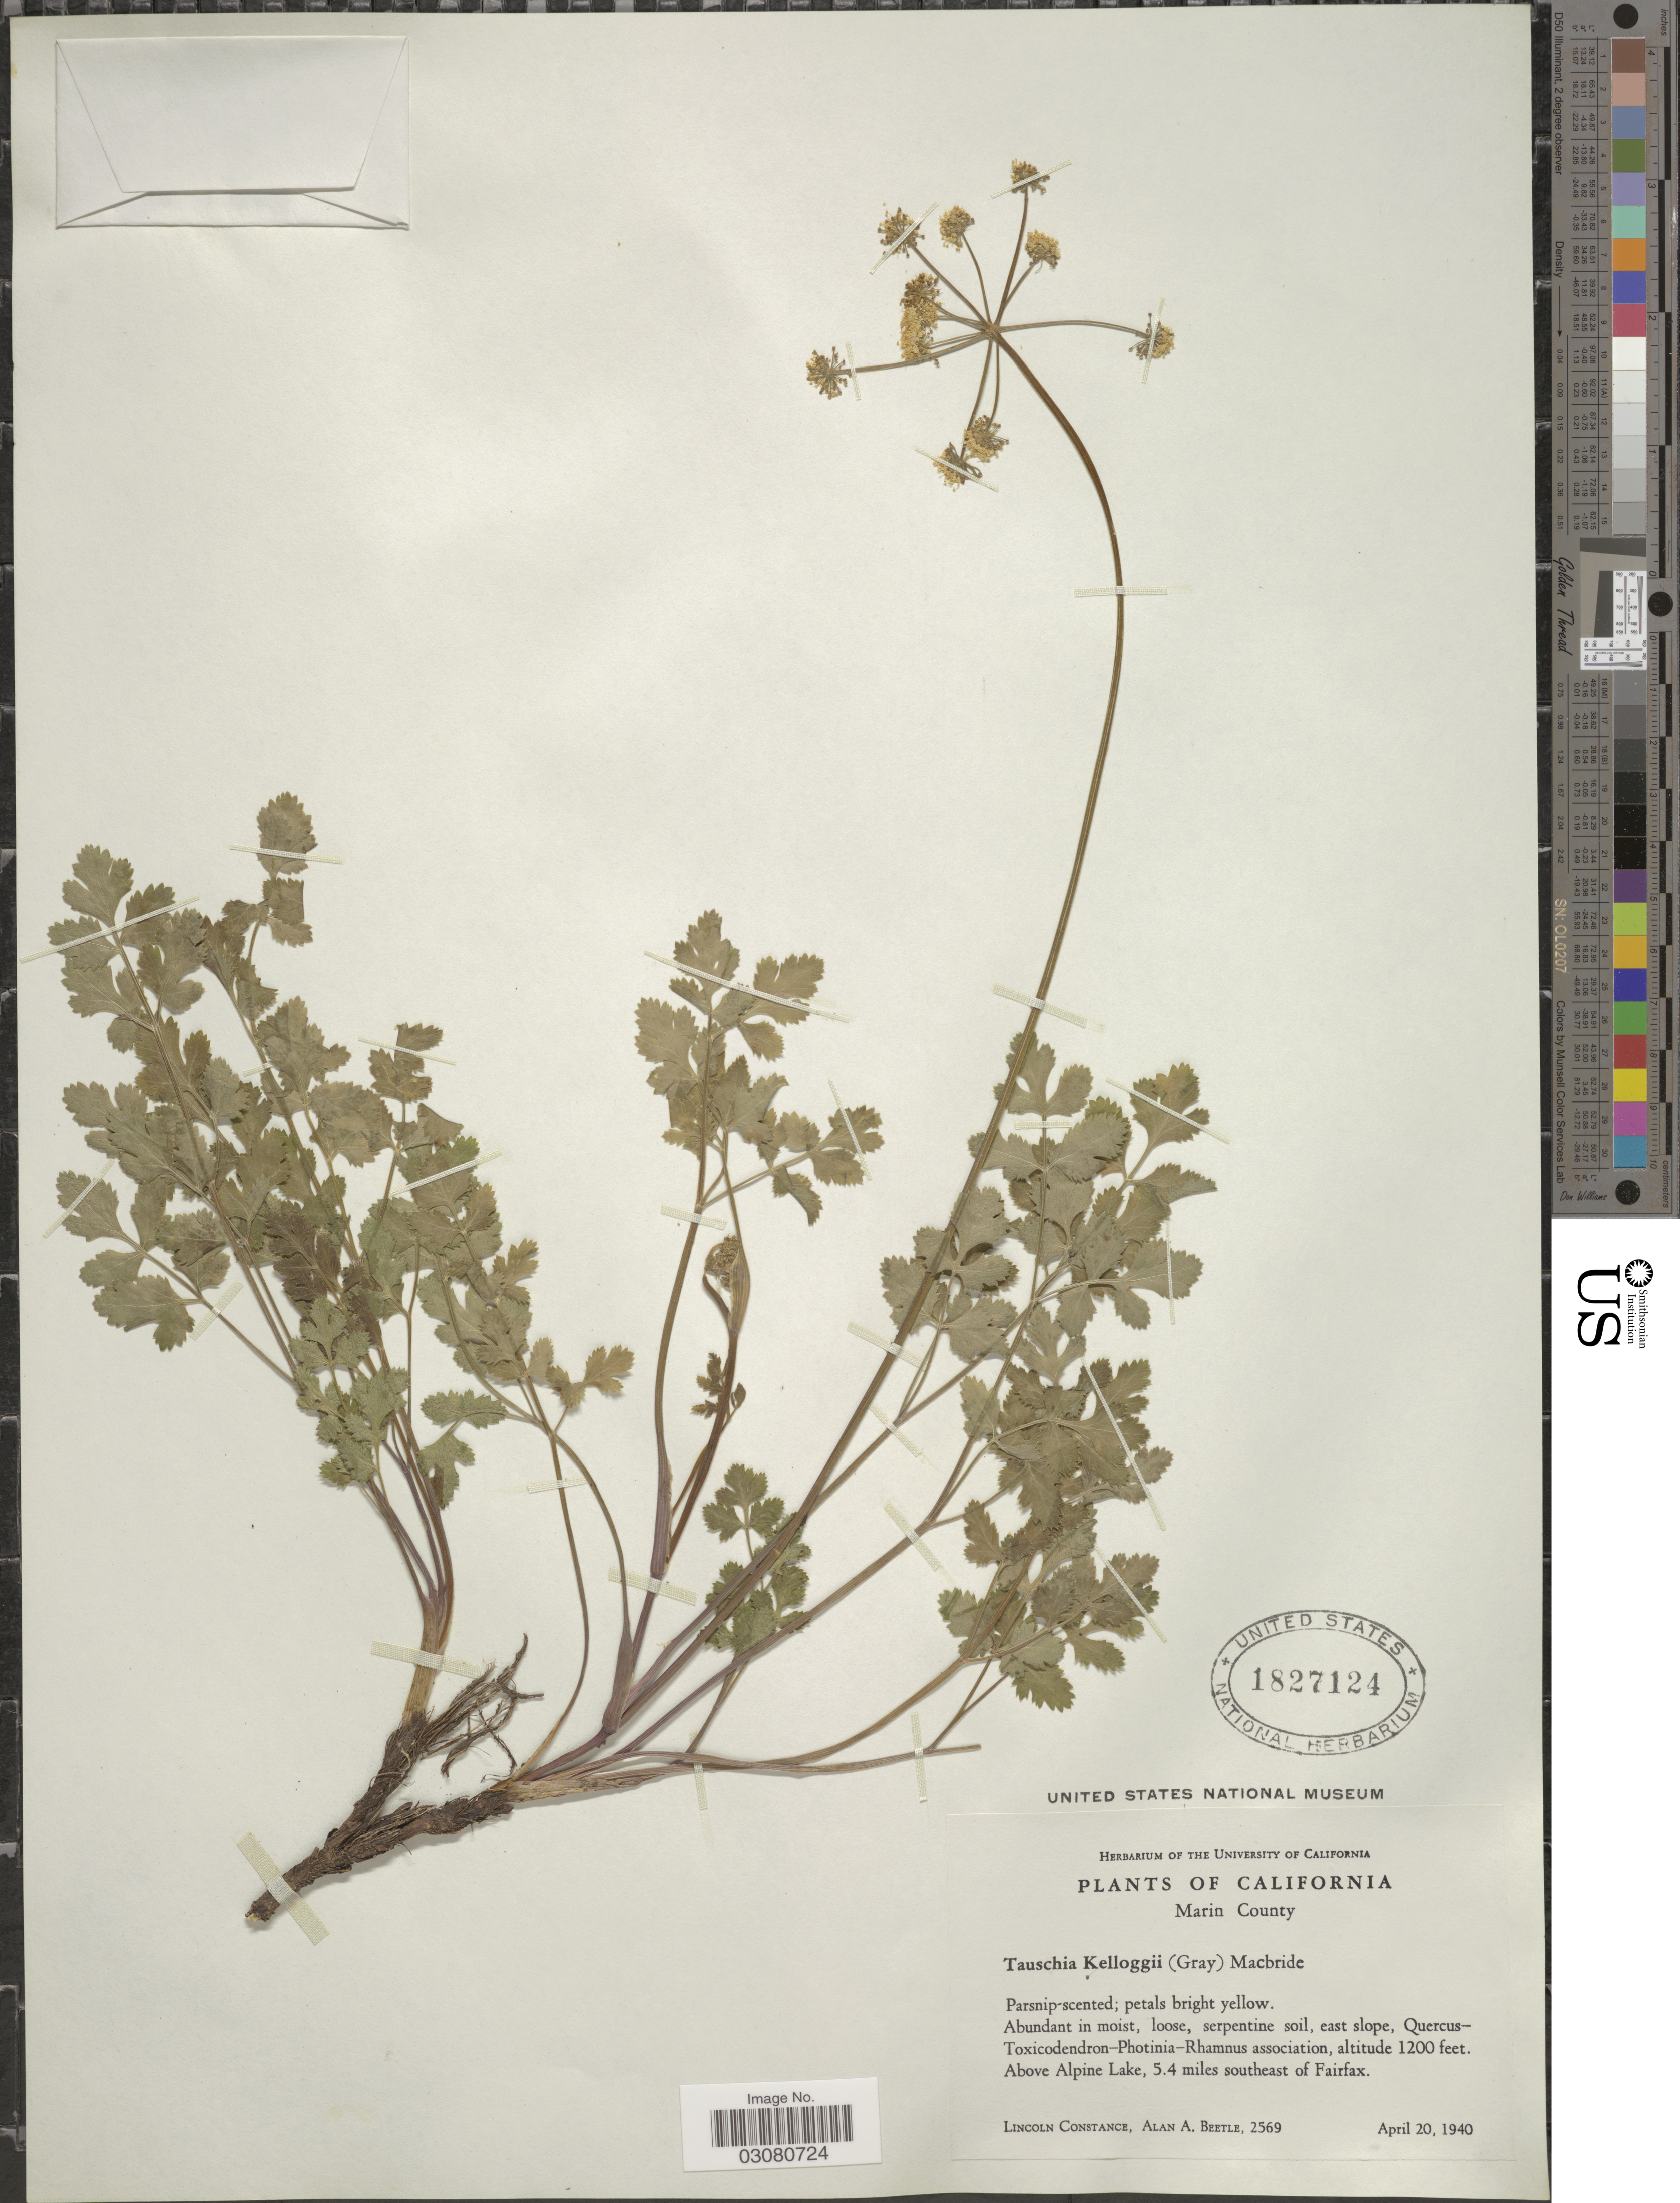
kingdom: Plantae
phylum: Tracheophyta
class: Magnoliopsida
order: Apiales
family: Apiaceae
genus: Drudeophytum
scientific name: Drudeophytum kelloggii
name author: (A. Gray) J.M. Coult. & Rose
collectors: L. Constance & A. A. Beetle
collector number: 2569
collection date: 1940-04-20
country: United States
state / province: California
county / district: Marin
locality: Marin County. Above Alpine Lake, 5.4 miles southeast of Fairfax.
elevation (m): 366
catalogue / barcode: US 1827124